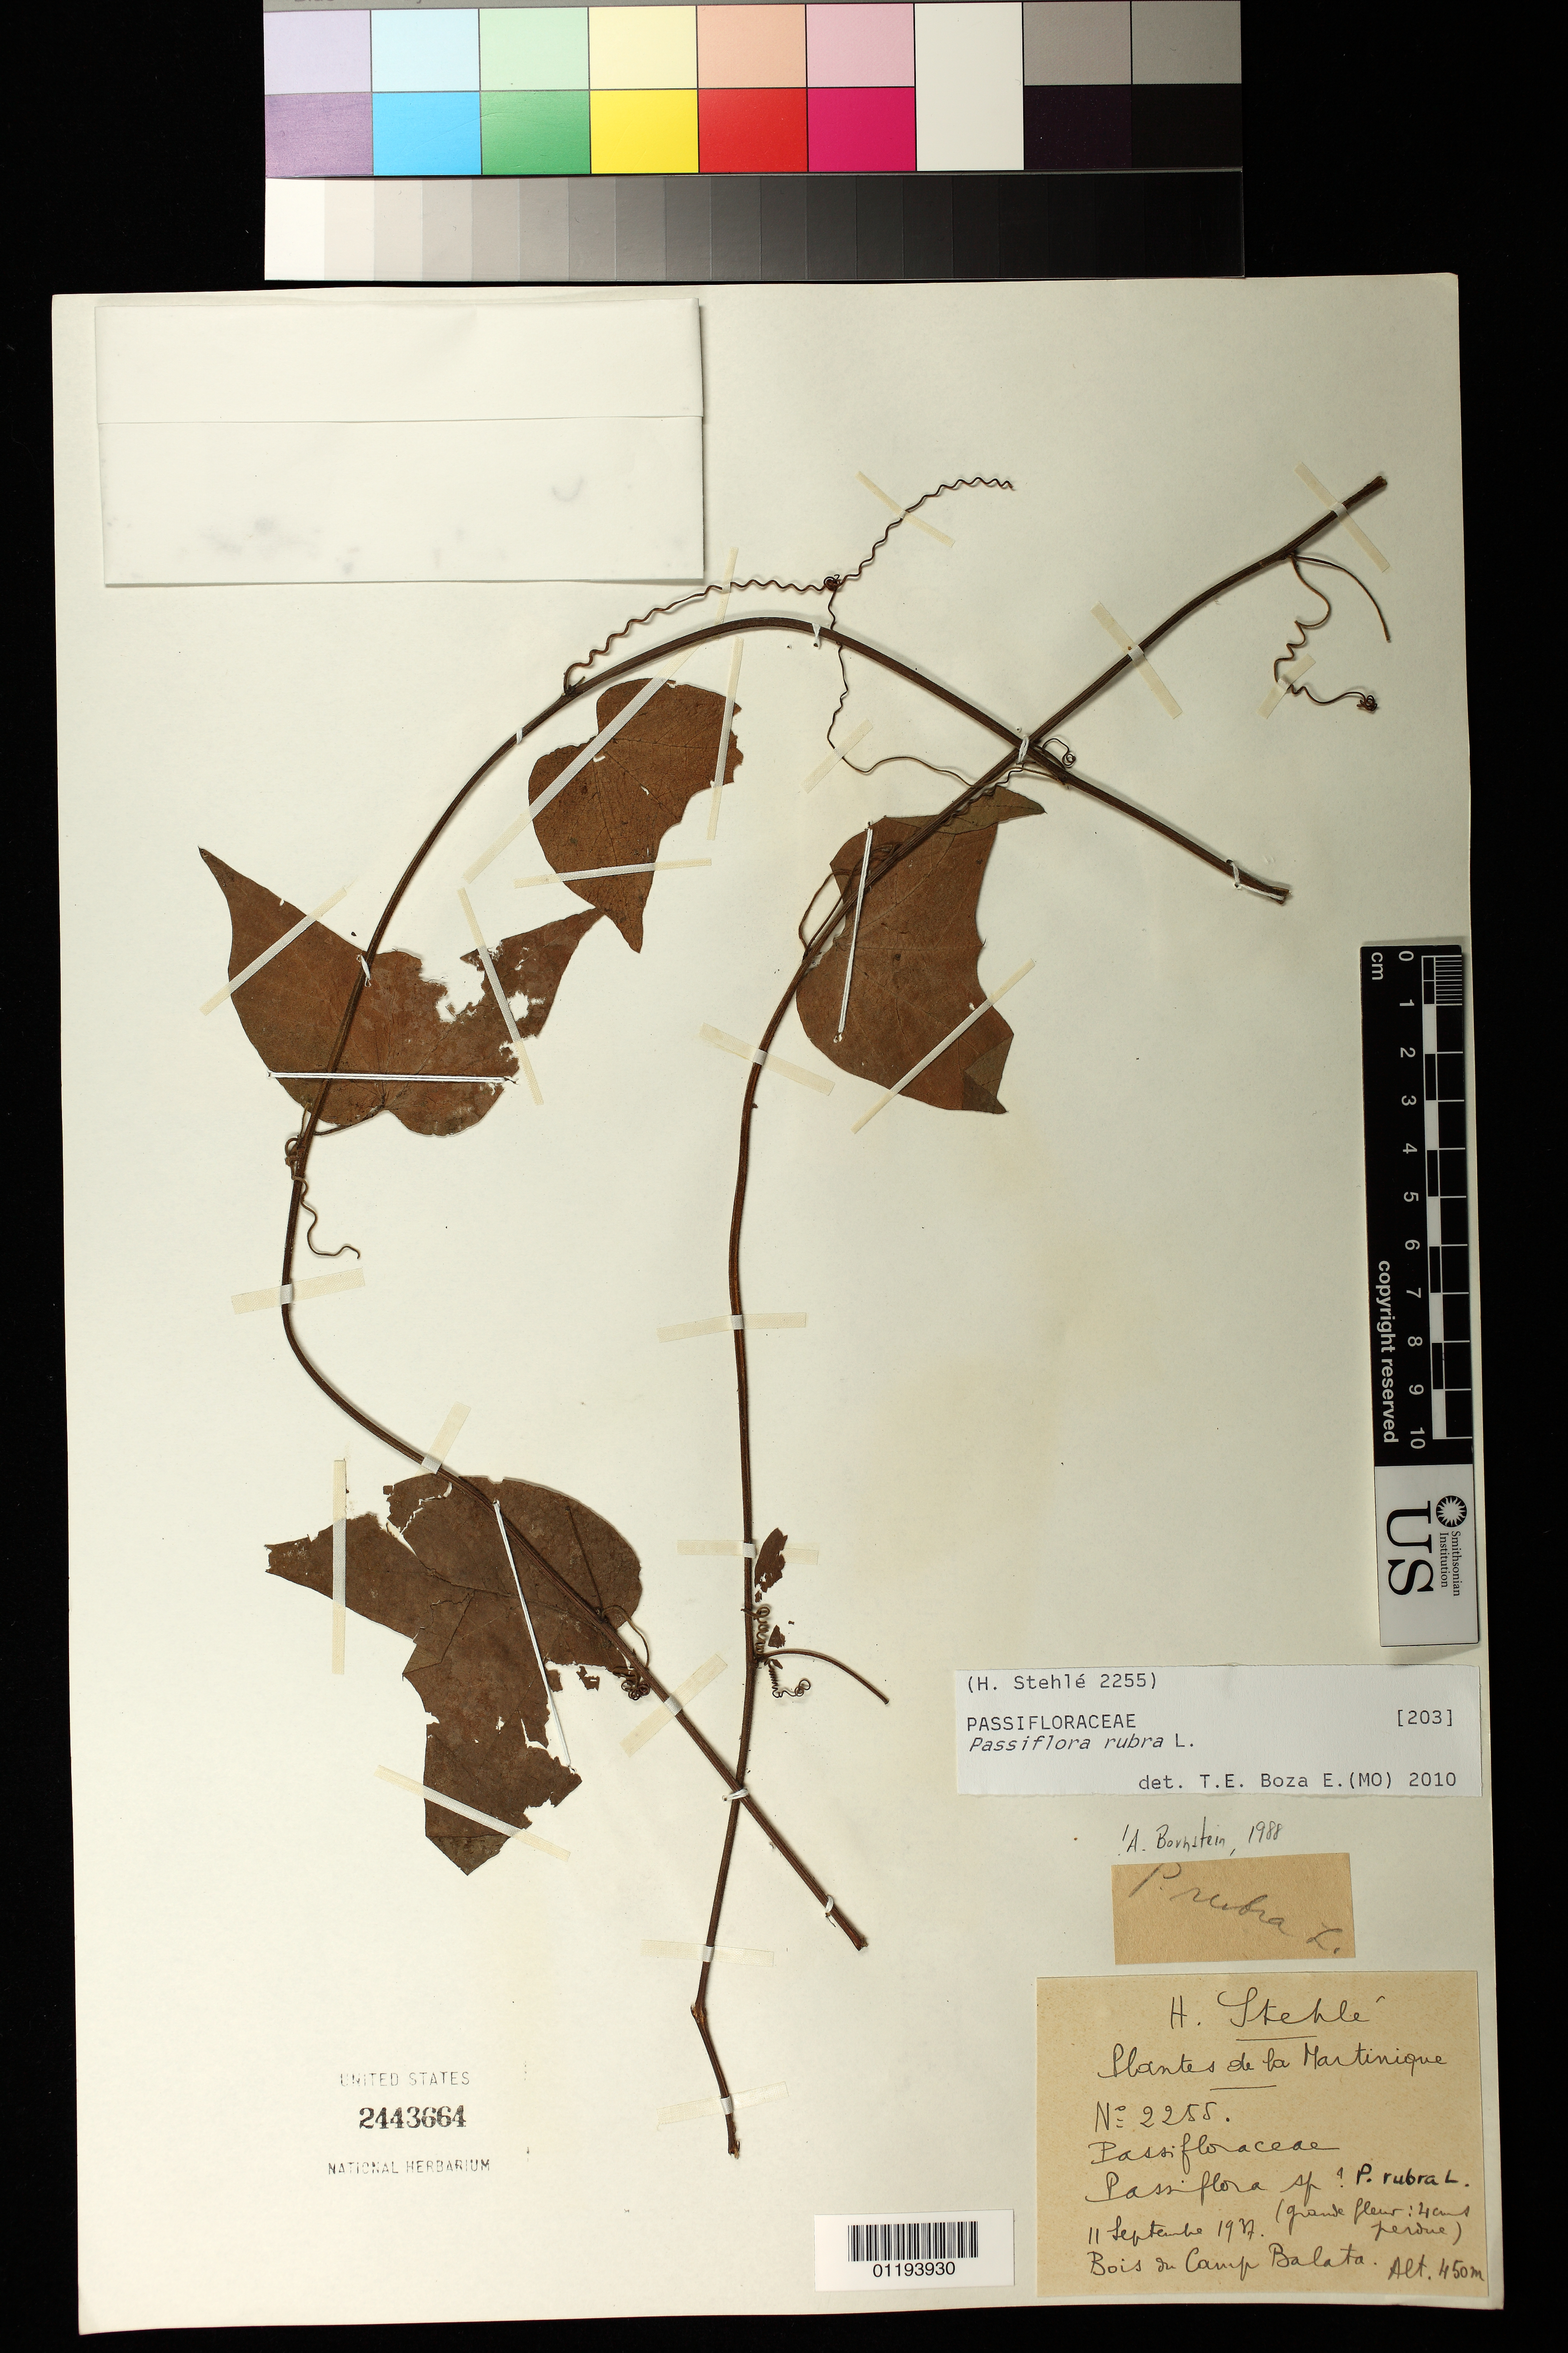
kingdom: Plantae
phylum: Tracheophyta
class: Magnoliopsida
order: Malpighiales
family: Passifloraceae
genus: Passiflora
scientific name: Passiflora rubra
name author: L.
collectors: H. Stehlé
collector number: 2255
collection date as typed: Sep 11 1937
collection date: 1937-09-11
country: Martinique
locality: Bois du Camp Balata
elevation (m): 450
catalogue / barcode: US 2443664